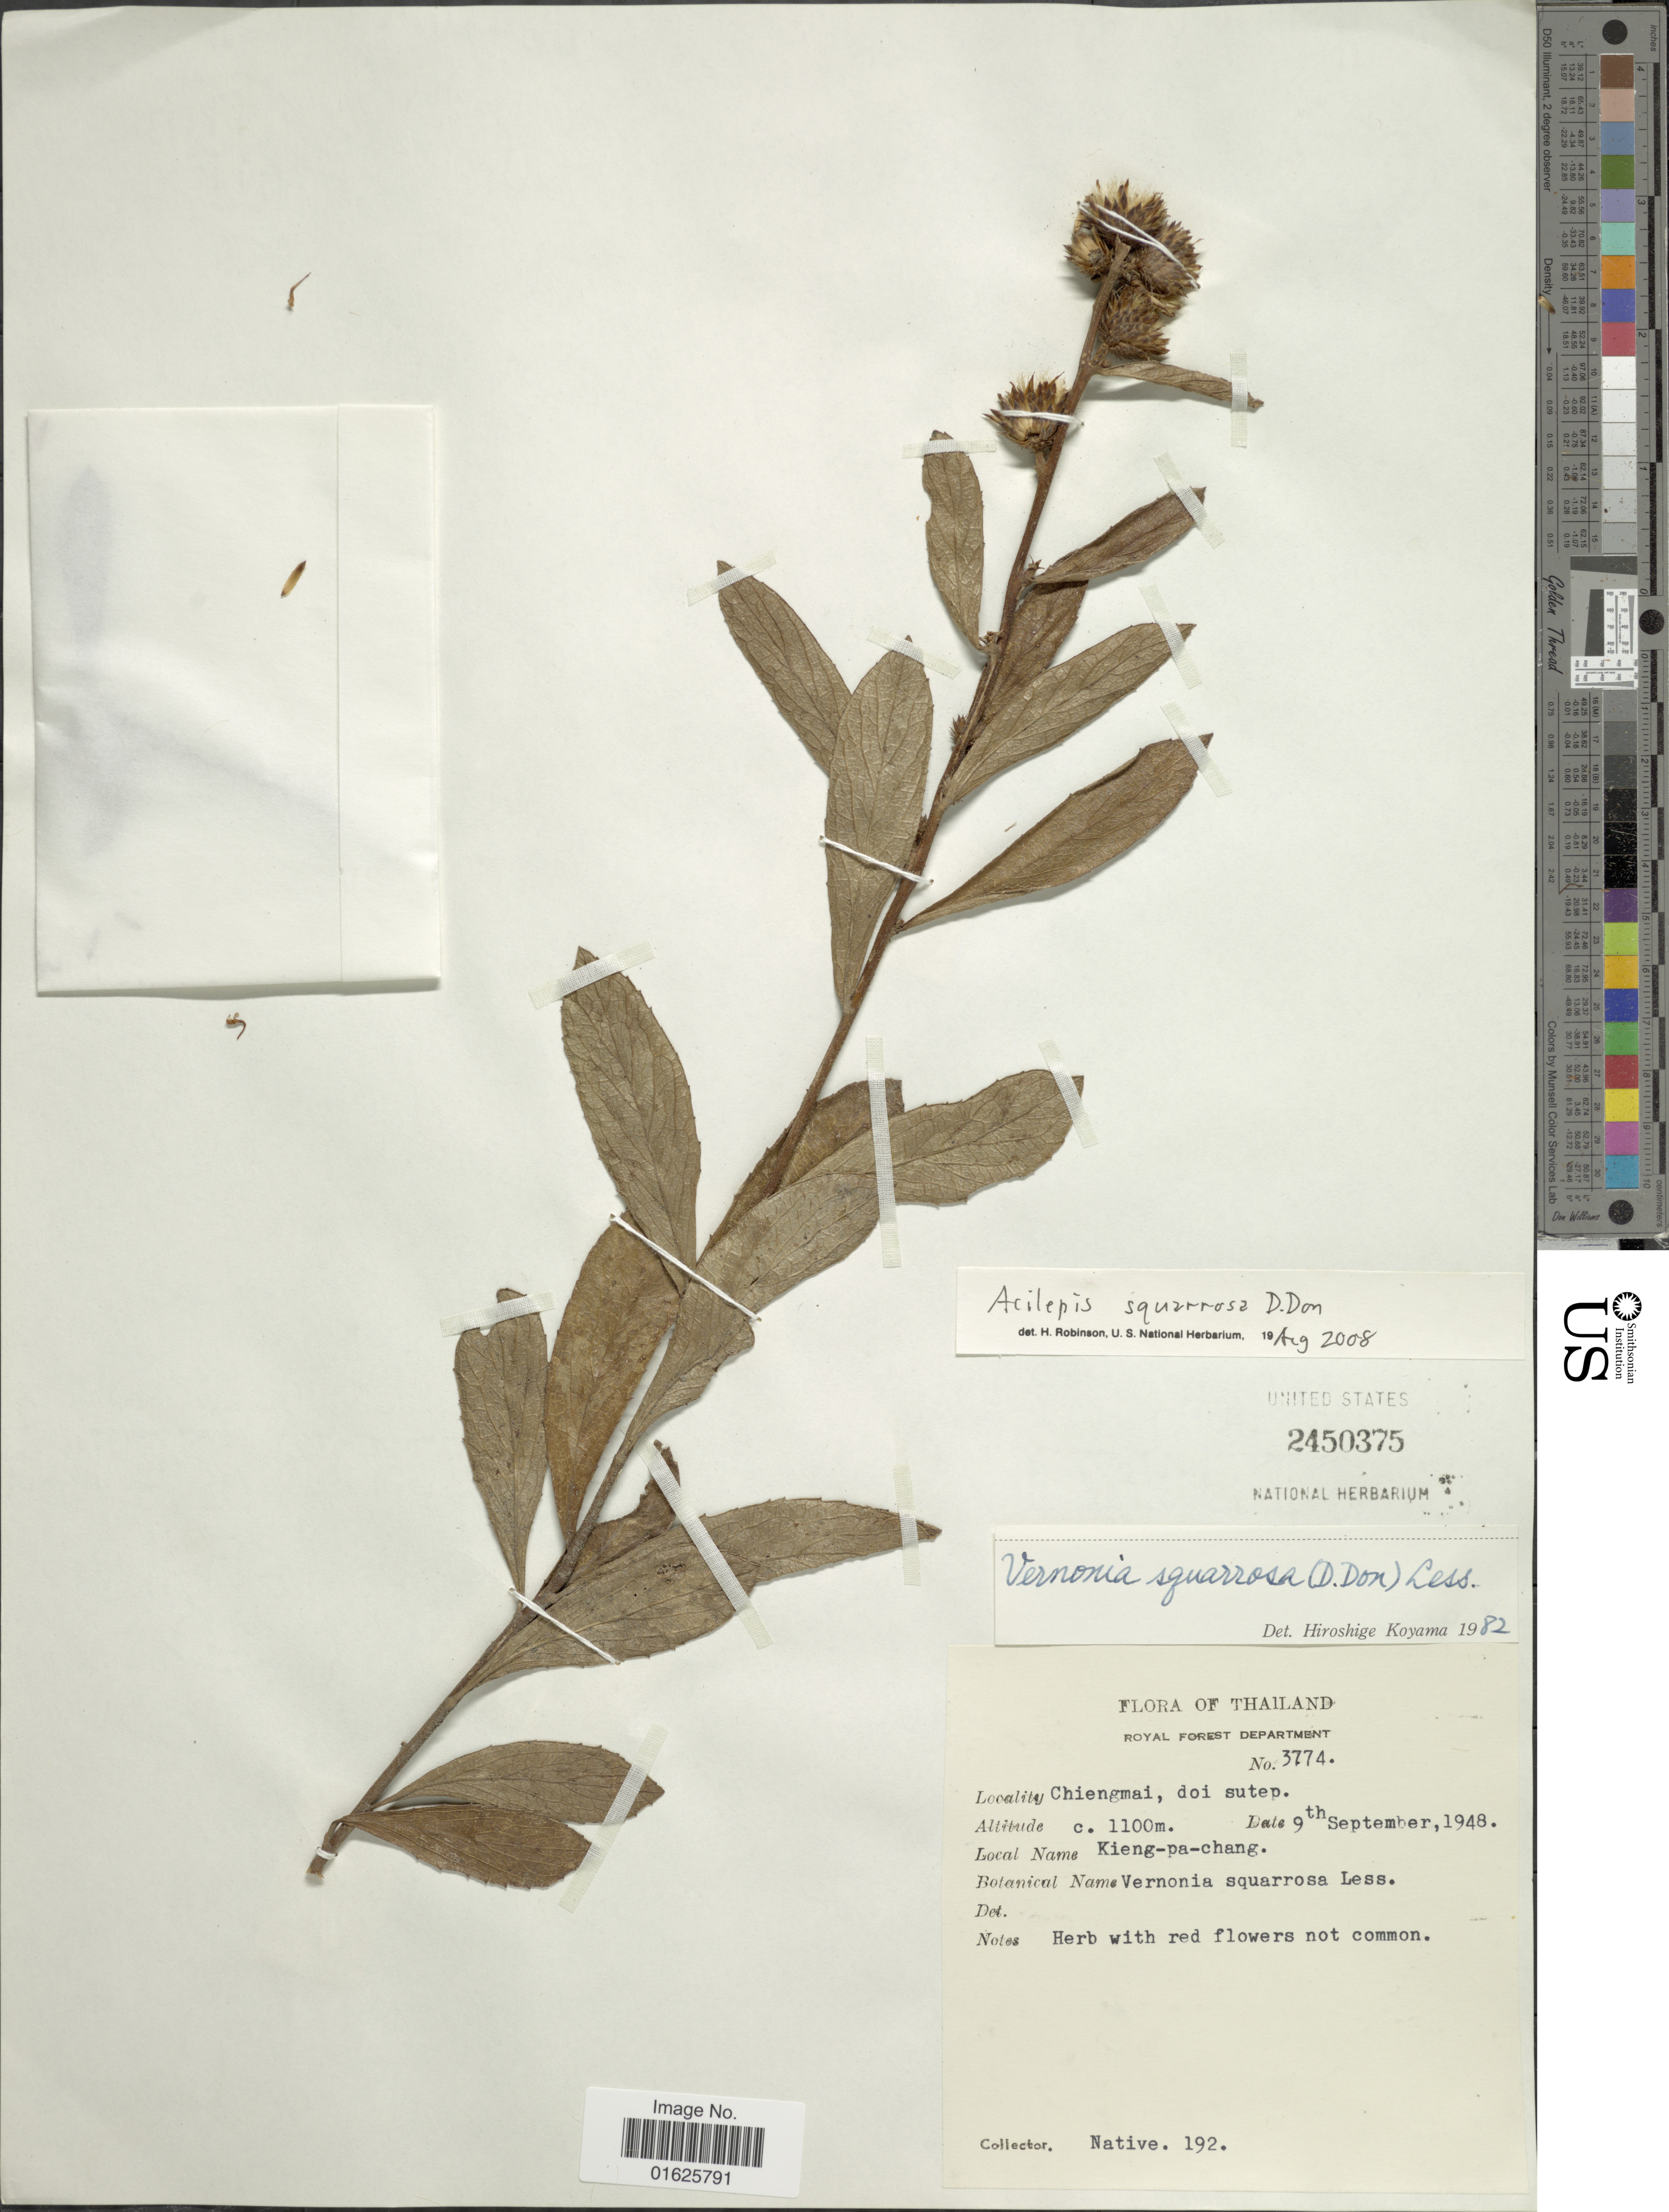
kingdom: Plantae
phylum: Tracheophyta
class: Magnoliopsida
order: Asterales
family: Asteraceae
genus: Acilepis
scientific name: Acilepis squarrosa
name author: D. Don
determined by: Robinson, H. E., (US), Smithsonian Institution - National Museum of Natural History (UNITED STATES)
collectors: Native collector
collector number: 192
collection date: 1948-09-19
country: Thailand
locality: Chiengmai, doi Sutep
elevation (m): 1100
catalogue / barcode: US 2450375